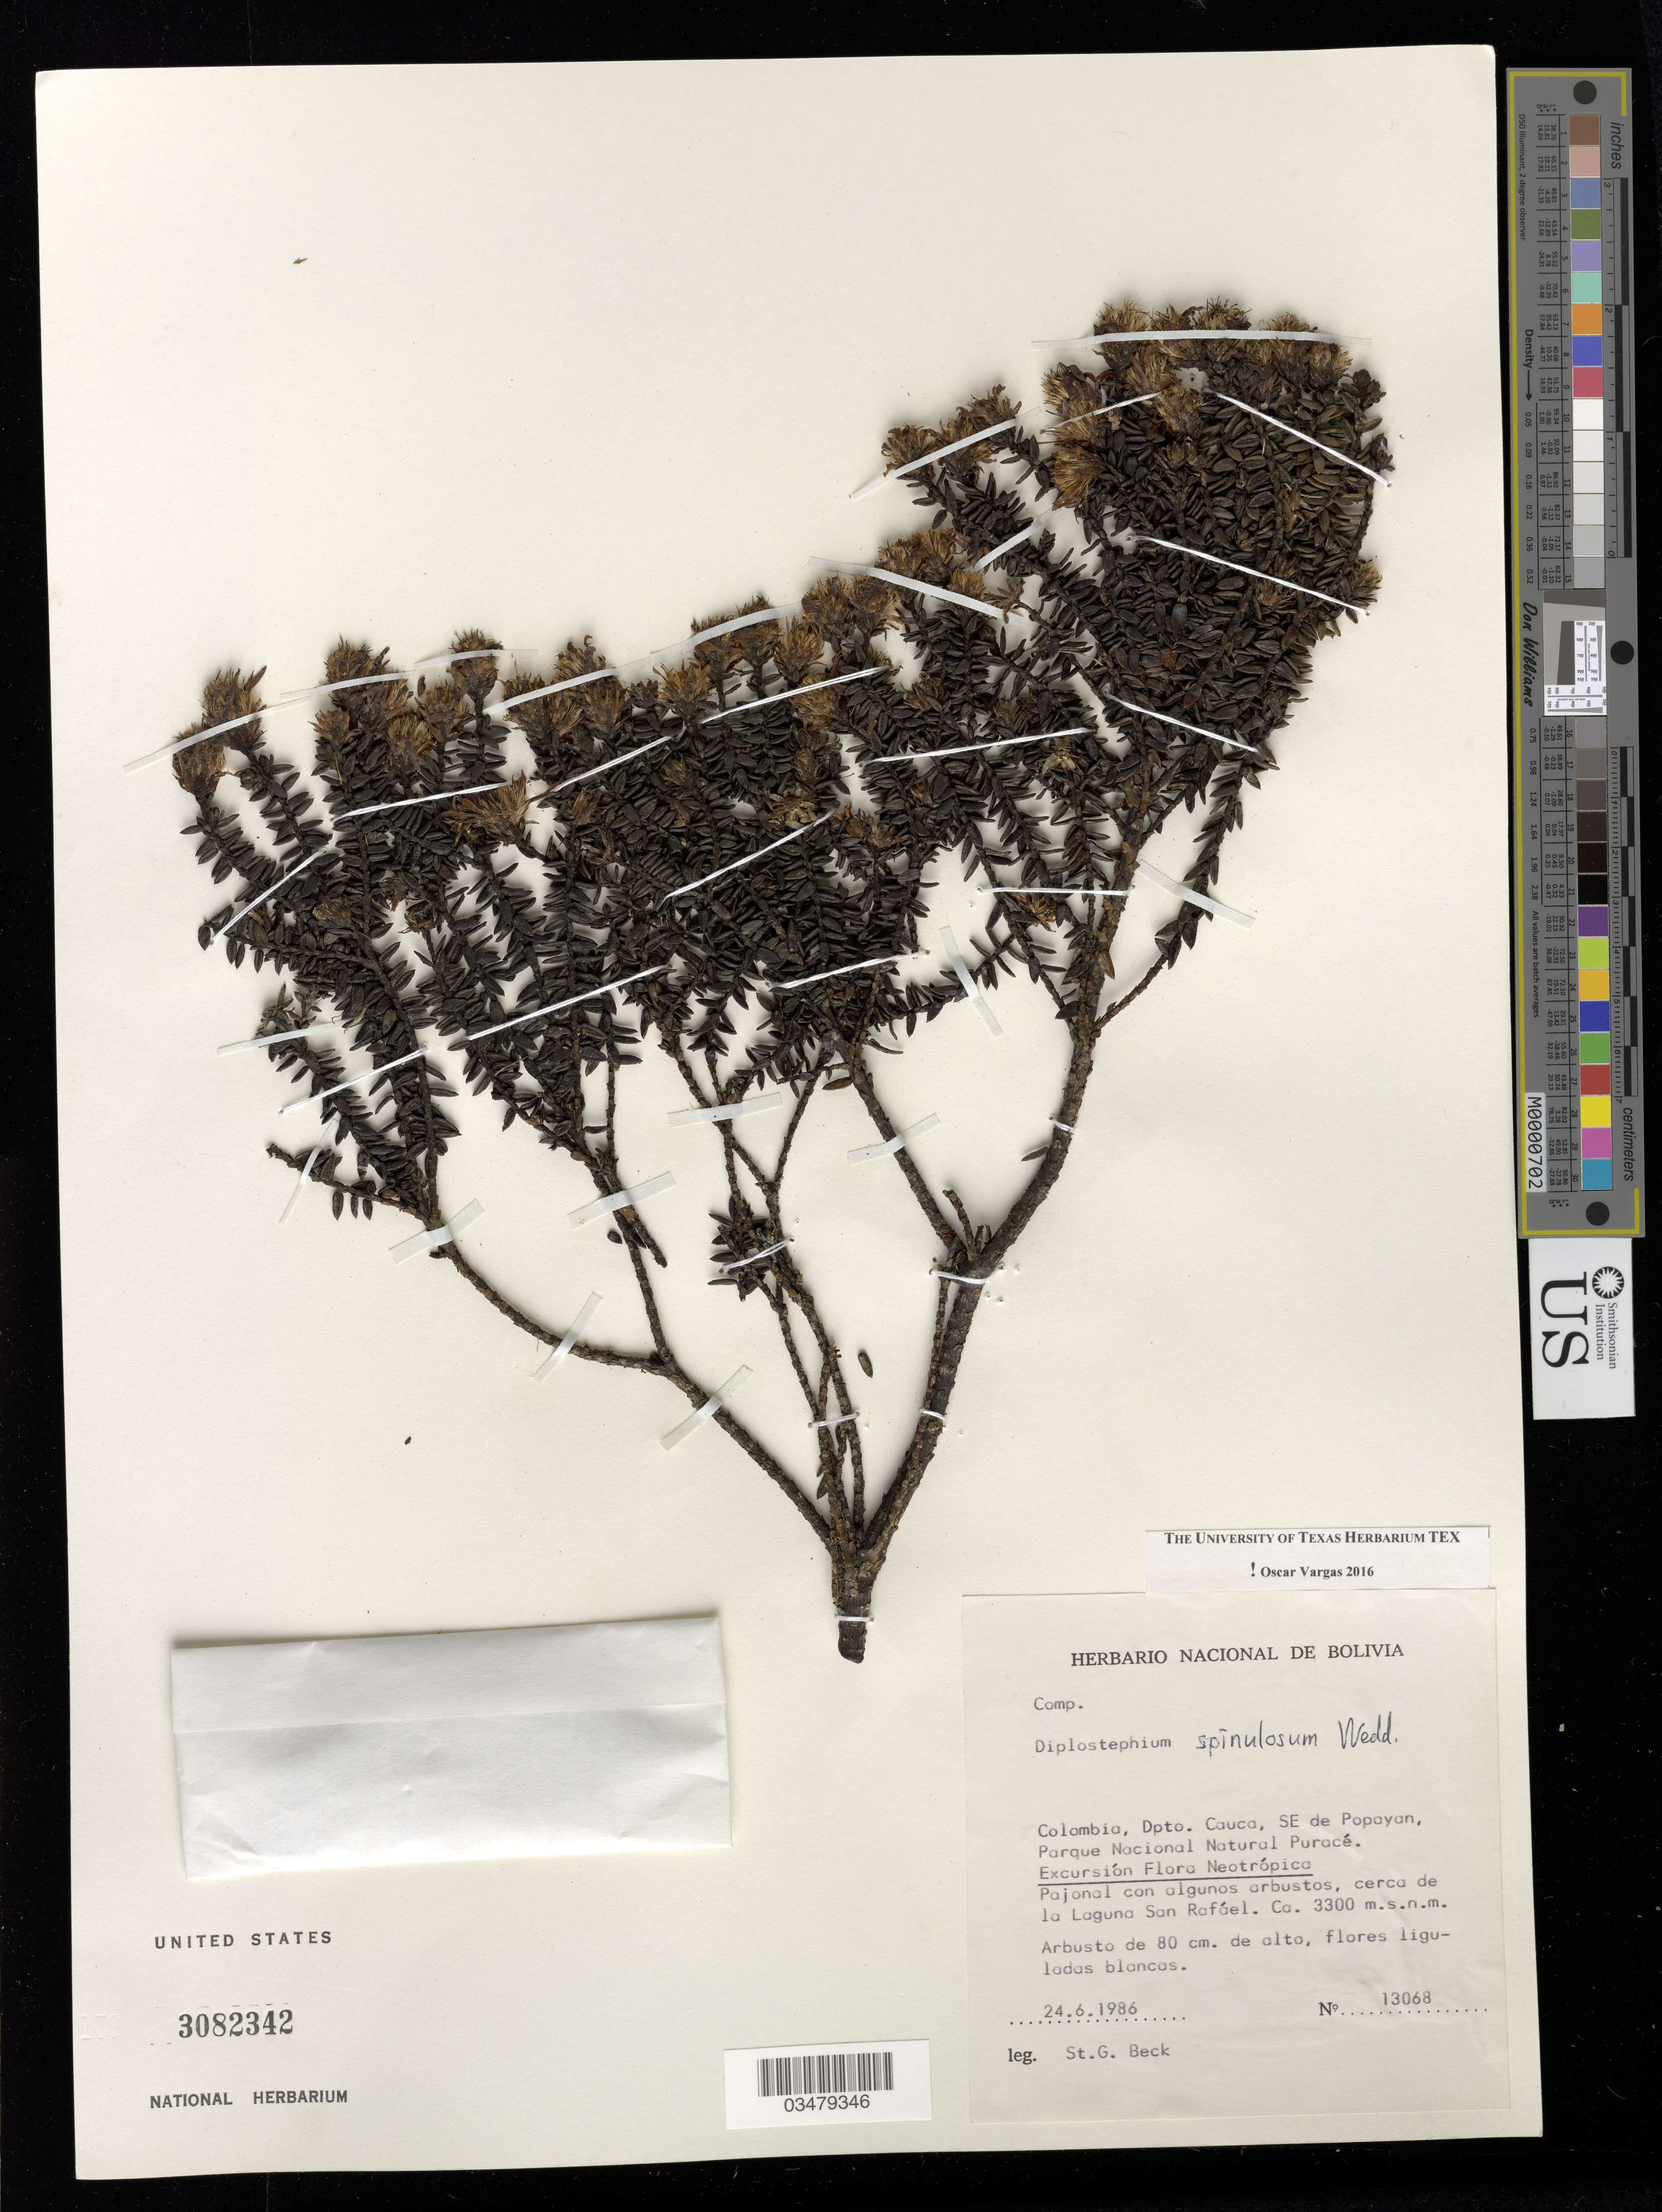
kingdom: Plantae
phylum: Tracheophyta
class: Magnoliopsida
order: Asterales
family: Asteraceae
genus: Diplostephium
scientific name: Diplostephium spinulosum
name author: Wedd.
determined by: Vargas, Oscar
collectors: S. G. Beck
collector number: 13068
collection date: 1986-06-24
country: Colombia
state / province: Cauca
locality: SE de Popayán, Parque Nacional Natural Puracé.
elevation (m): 3200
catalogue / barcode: US 3082342